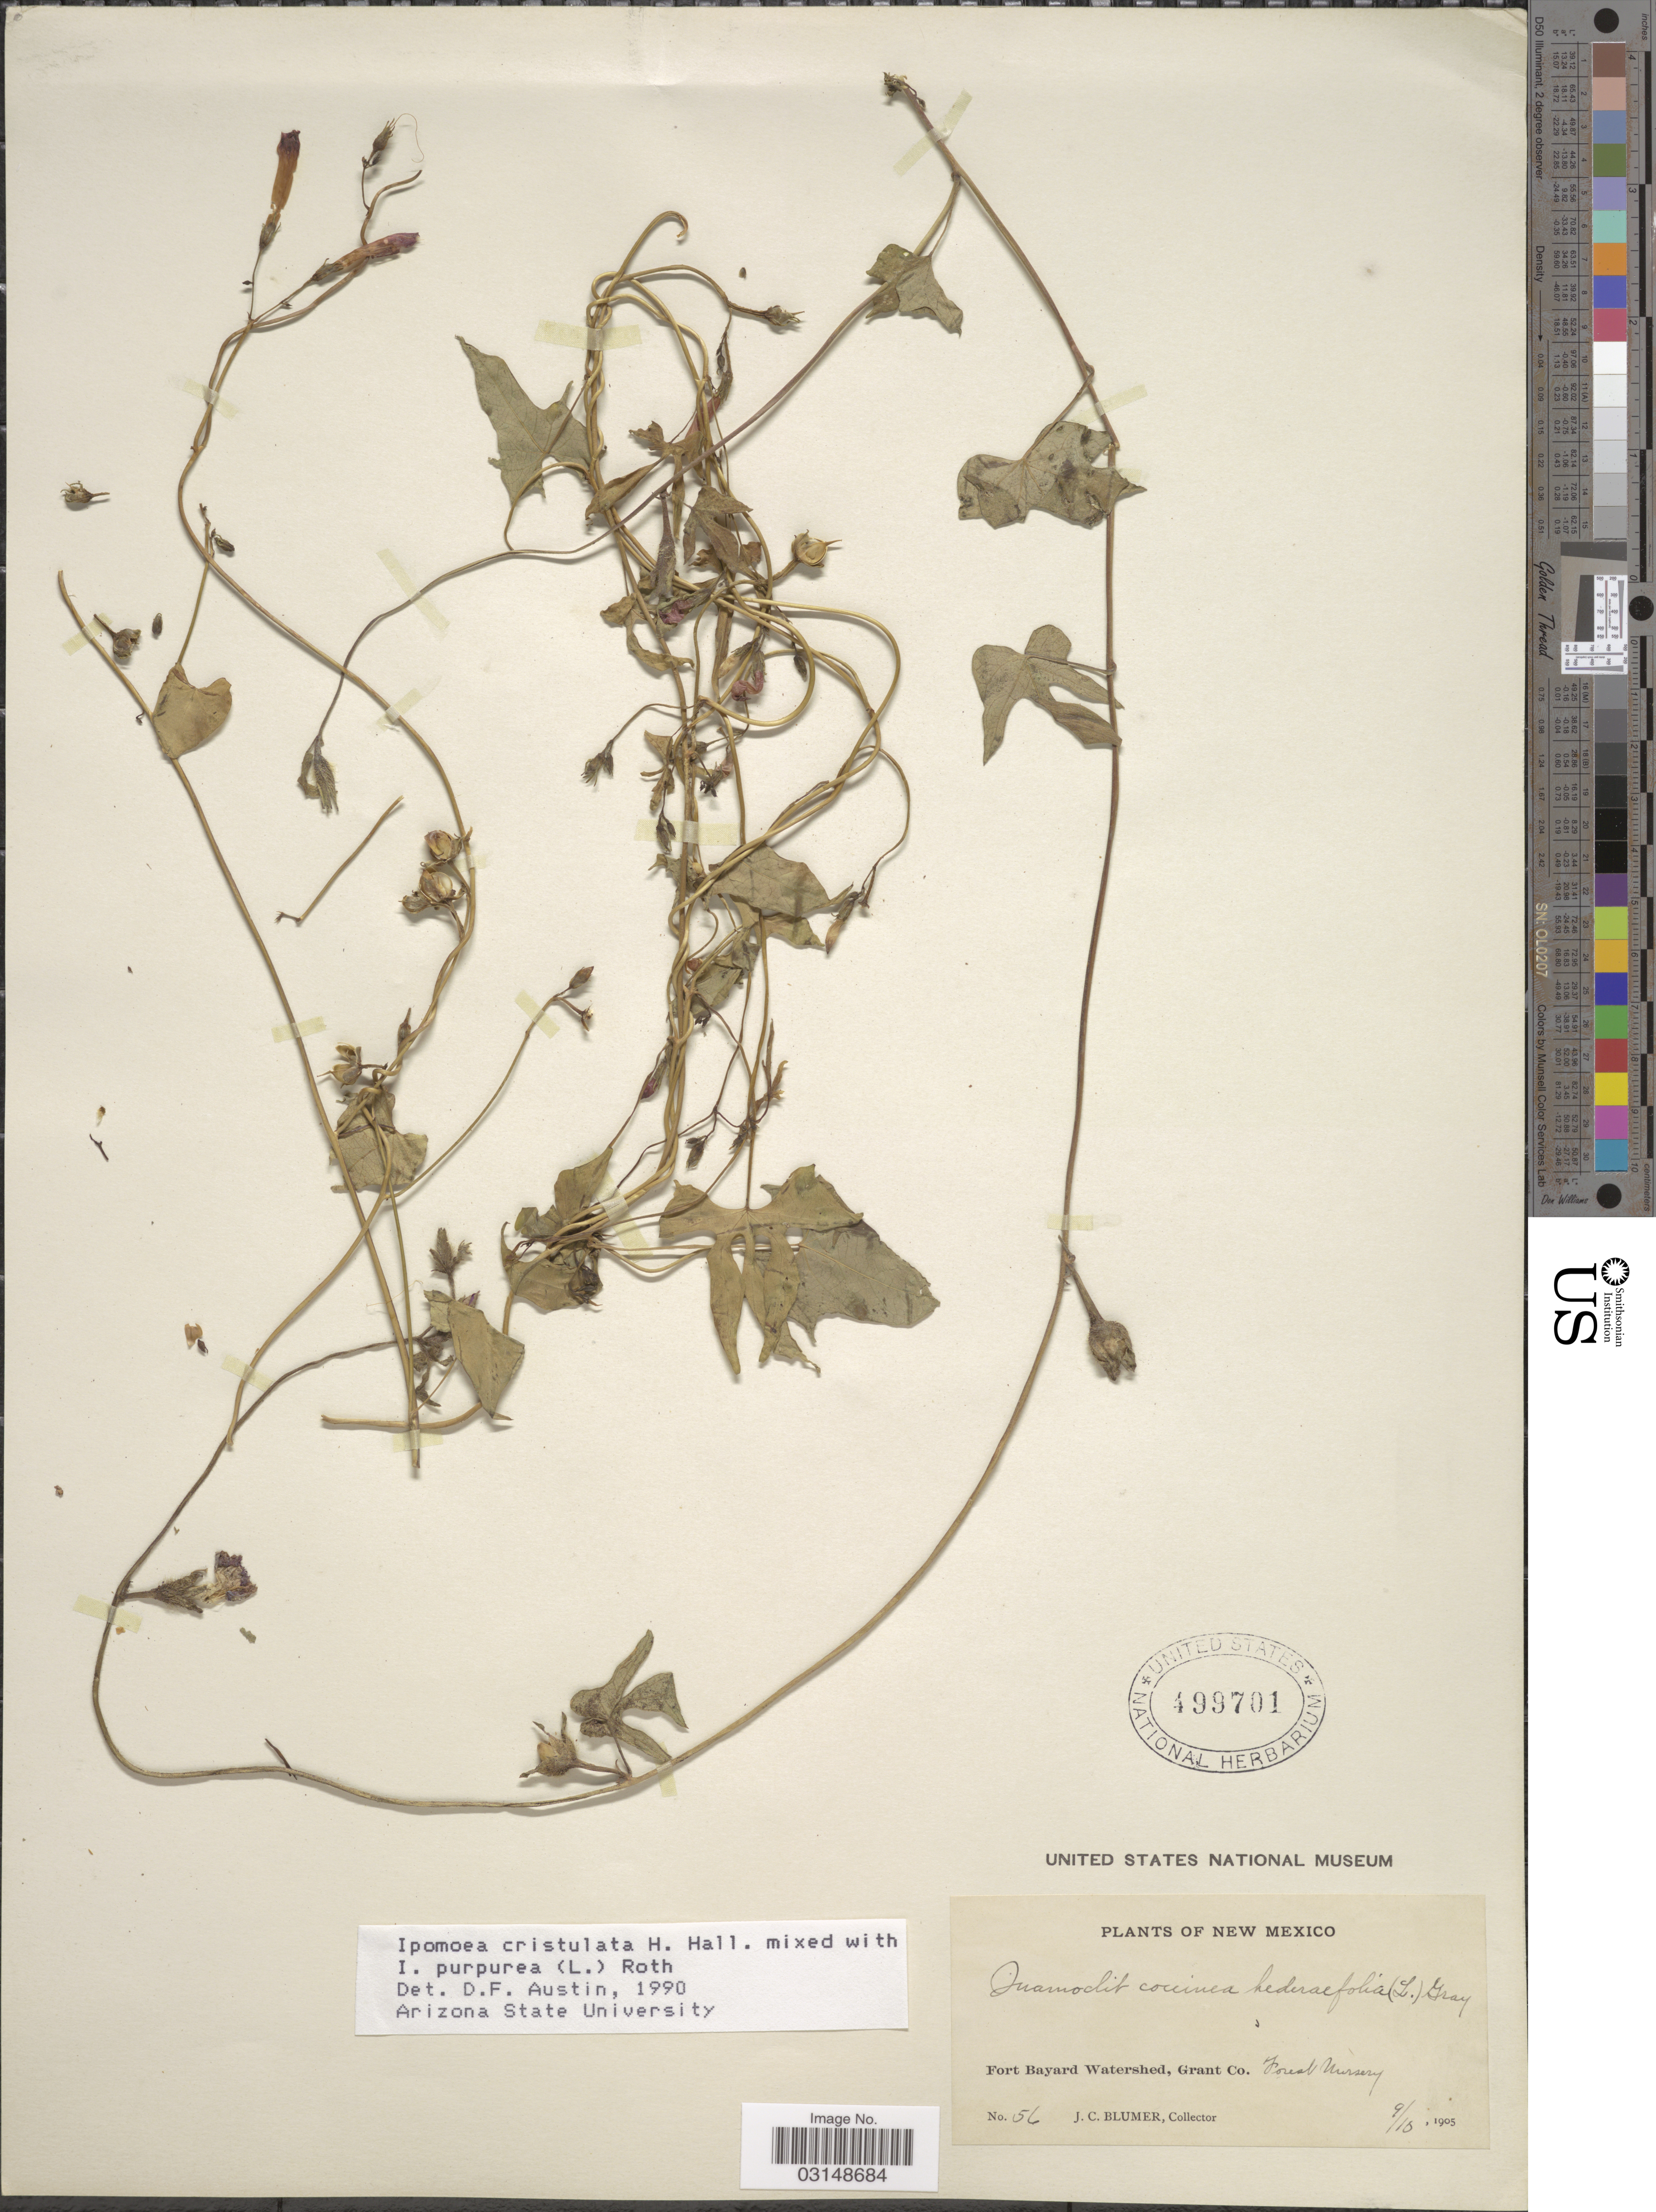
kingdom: Plantae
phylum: Tracheophyta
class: Magnoliopsida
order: Solanales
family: Convolvulaceae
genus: Ipomoea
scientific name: Ipomoea cristulata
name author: Hallier f.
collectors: J. C. Blumer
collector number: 56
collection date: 1905-09-10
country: United States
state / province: New Mexico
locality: Fort Bayard Watershed, Grant Co., Forest Nursery.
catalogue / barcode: US 499701